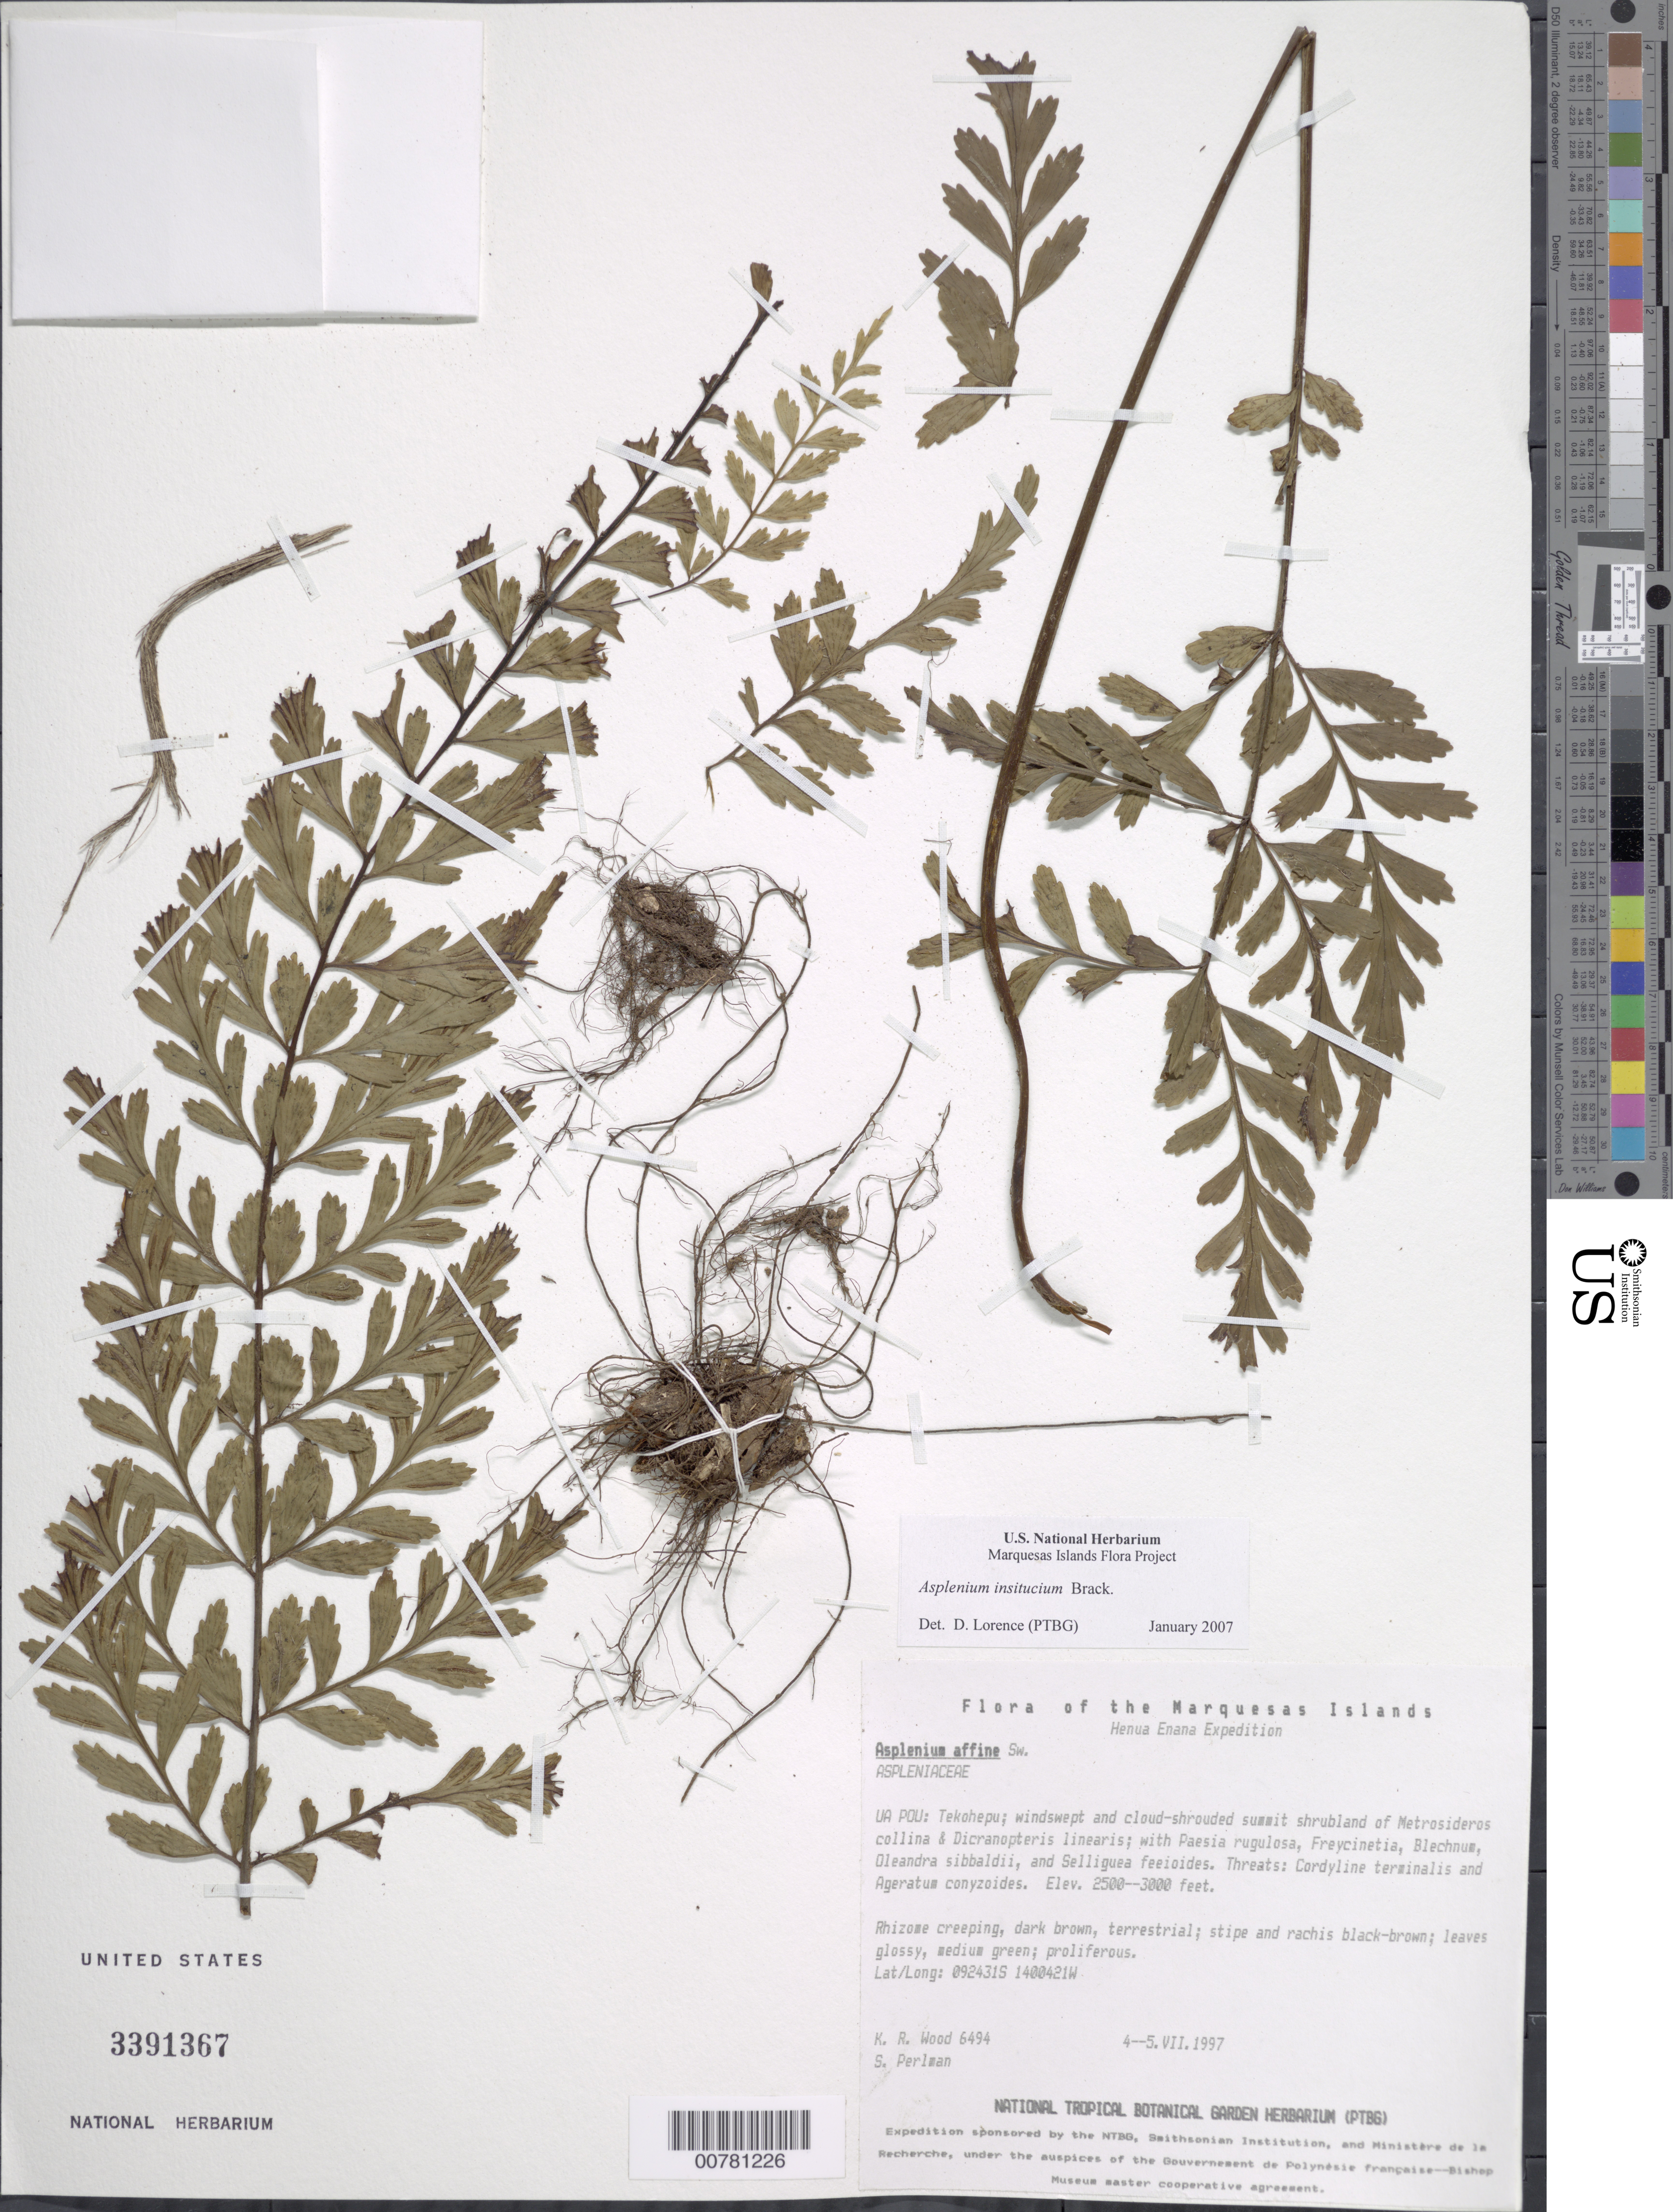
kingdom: Plantae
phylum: Tracheophyta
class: Polypodiopsida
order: Polypodiales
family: Aspleniaceae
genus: Asplenium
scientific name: Asplenium insiticium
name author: Brack. in Wilkes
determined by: Lorence, David H., (PTBG), National Tropical Botanical Garden (UNITED STATES)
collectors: K. R. Wood & S. P. Perlman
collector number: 6494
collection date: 1997-07-04/1997-07-05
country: French Polynesia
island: Ua Pou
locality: Tekohepo, summit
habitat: Shrubland of Metrosideros collina - Dicranopteris linearis; windswept and cloud shrouded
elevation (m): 762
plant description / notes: Cordyline terminalis, Ageratum conyzoides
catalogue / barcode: US 3391367